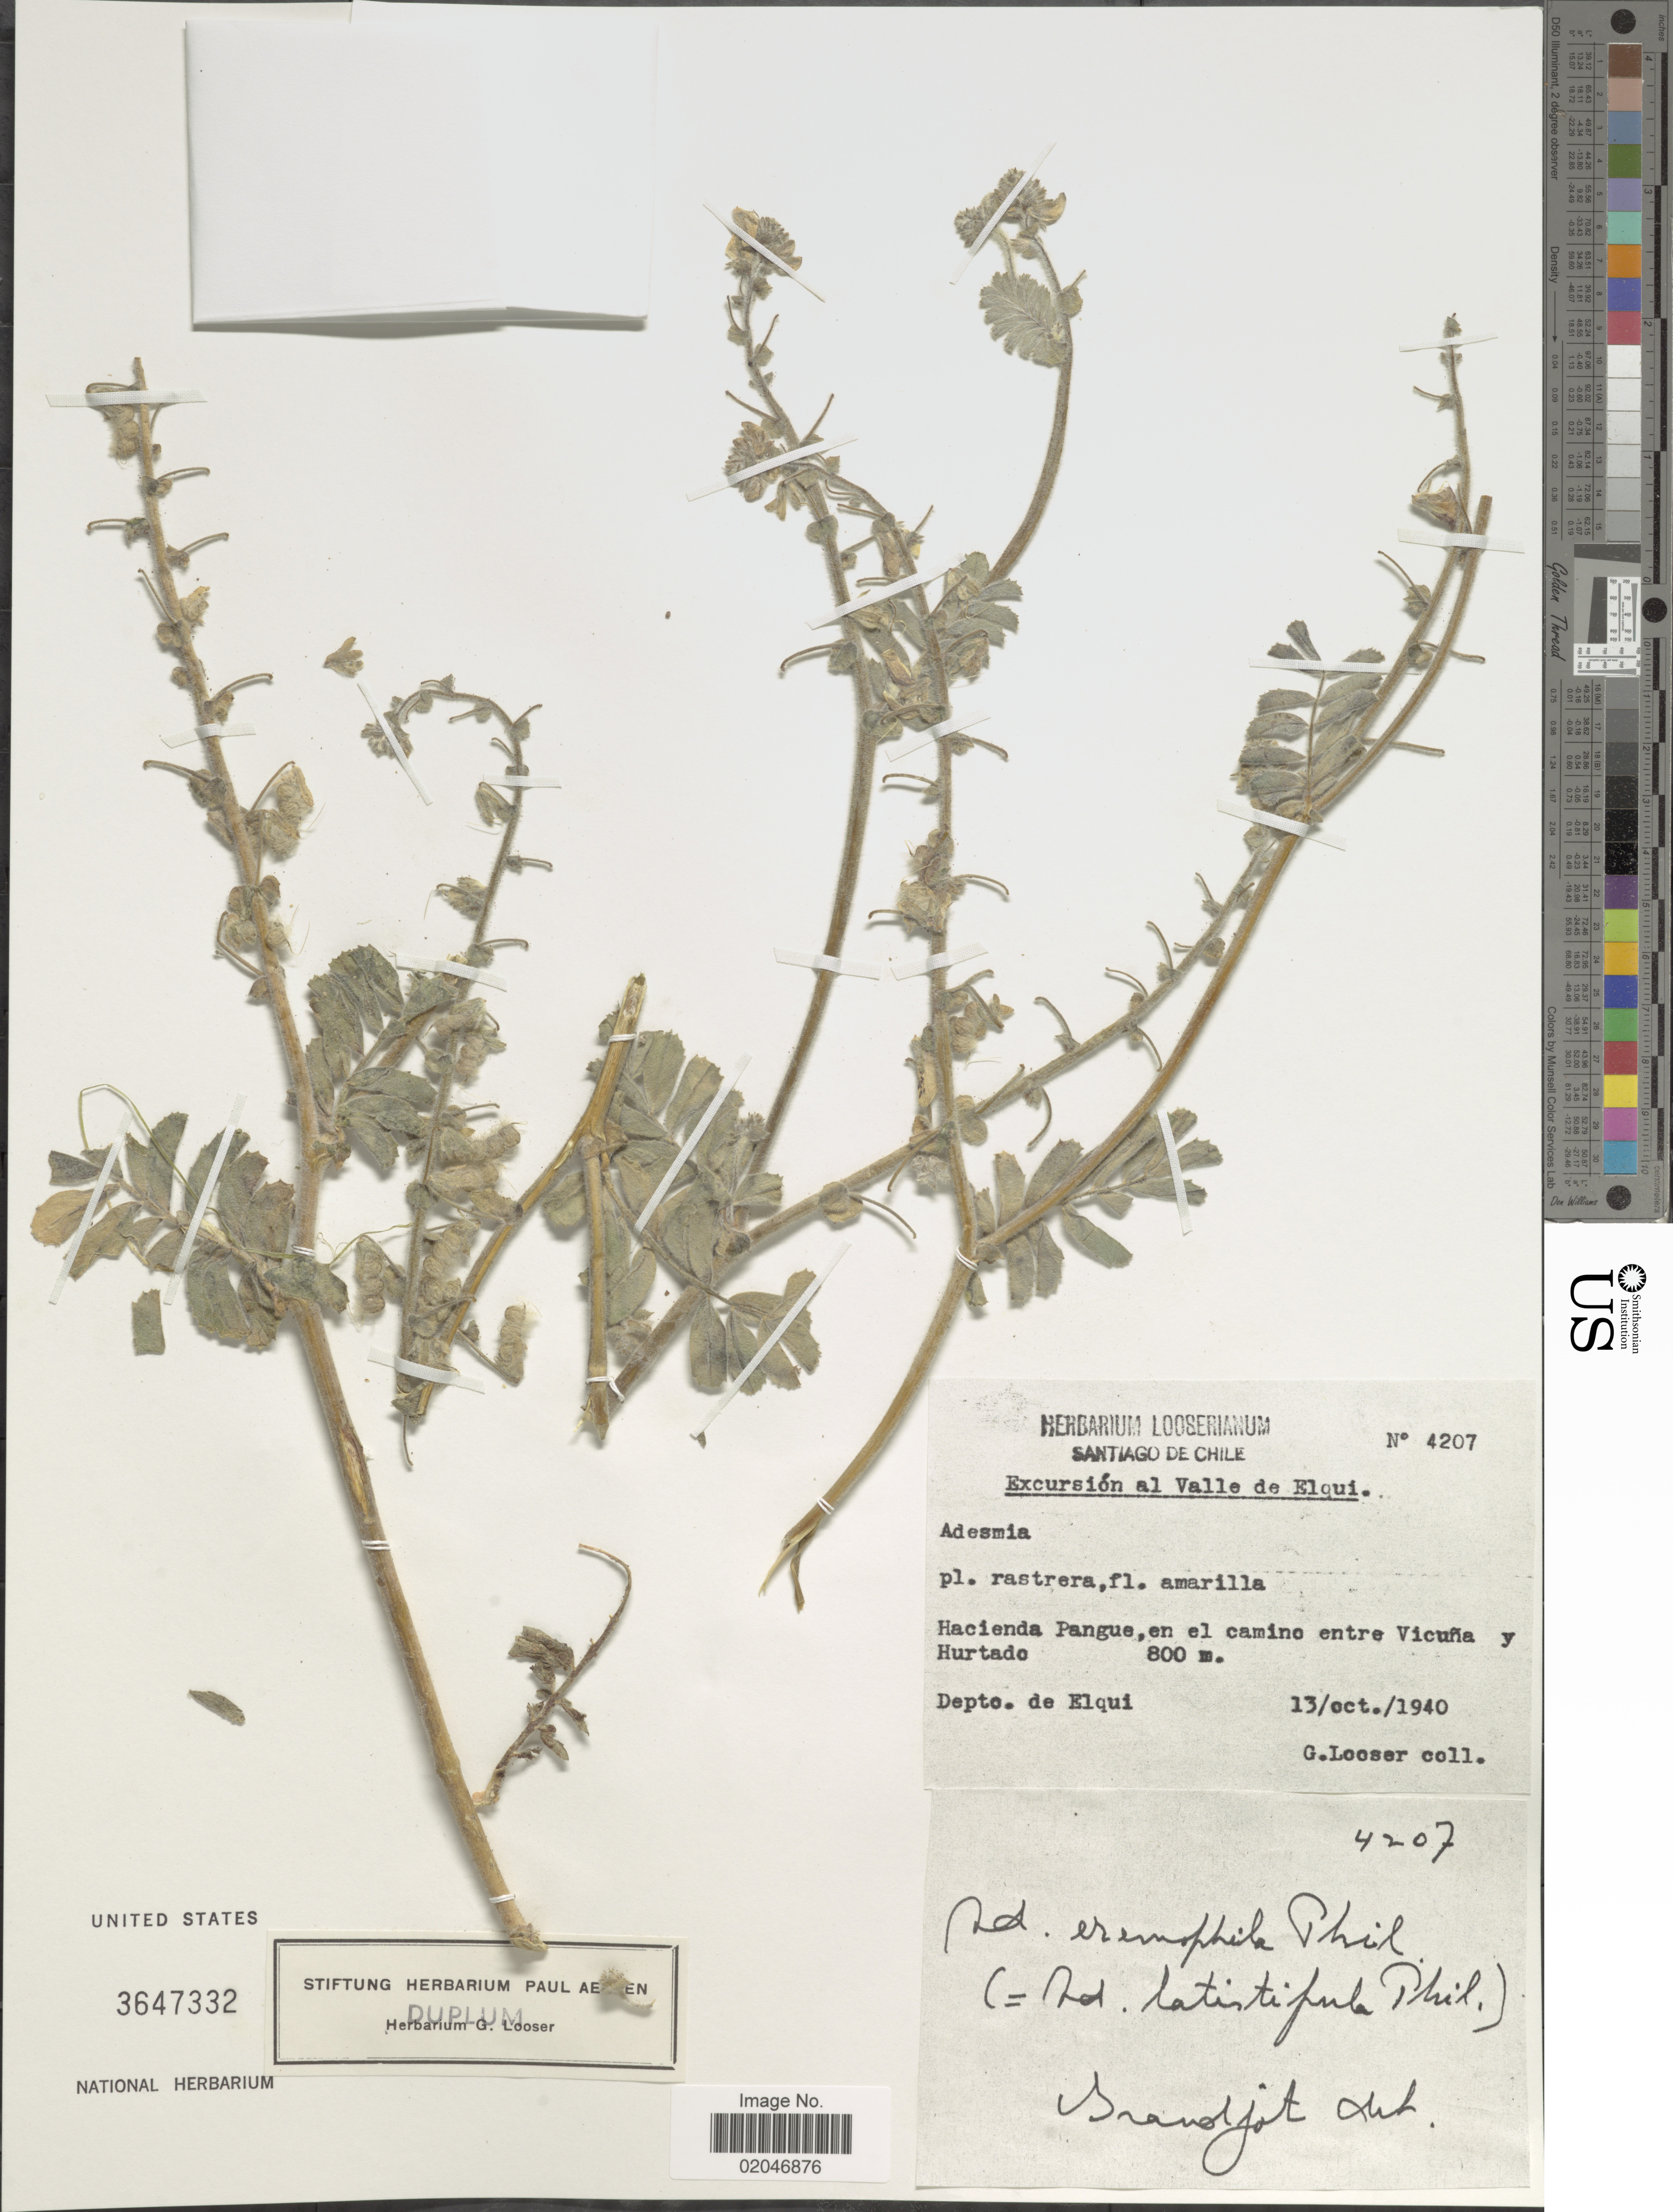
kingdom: Plantae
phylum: Tracheophyta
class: Magnoliopsida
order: Fabales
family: Fabaceae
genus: Adesmia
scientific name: Adesmia eremophila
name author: Phil.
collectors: G. Looser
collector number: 4207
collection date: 1940-10-13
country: Chile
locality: Hacienda Pangue, en el camino entre Vicuna y Hurtado, Depto. de Elqui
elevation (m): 800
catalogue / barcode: US 3647332